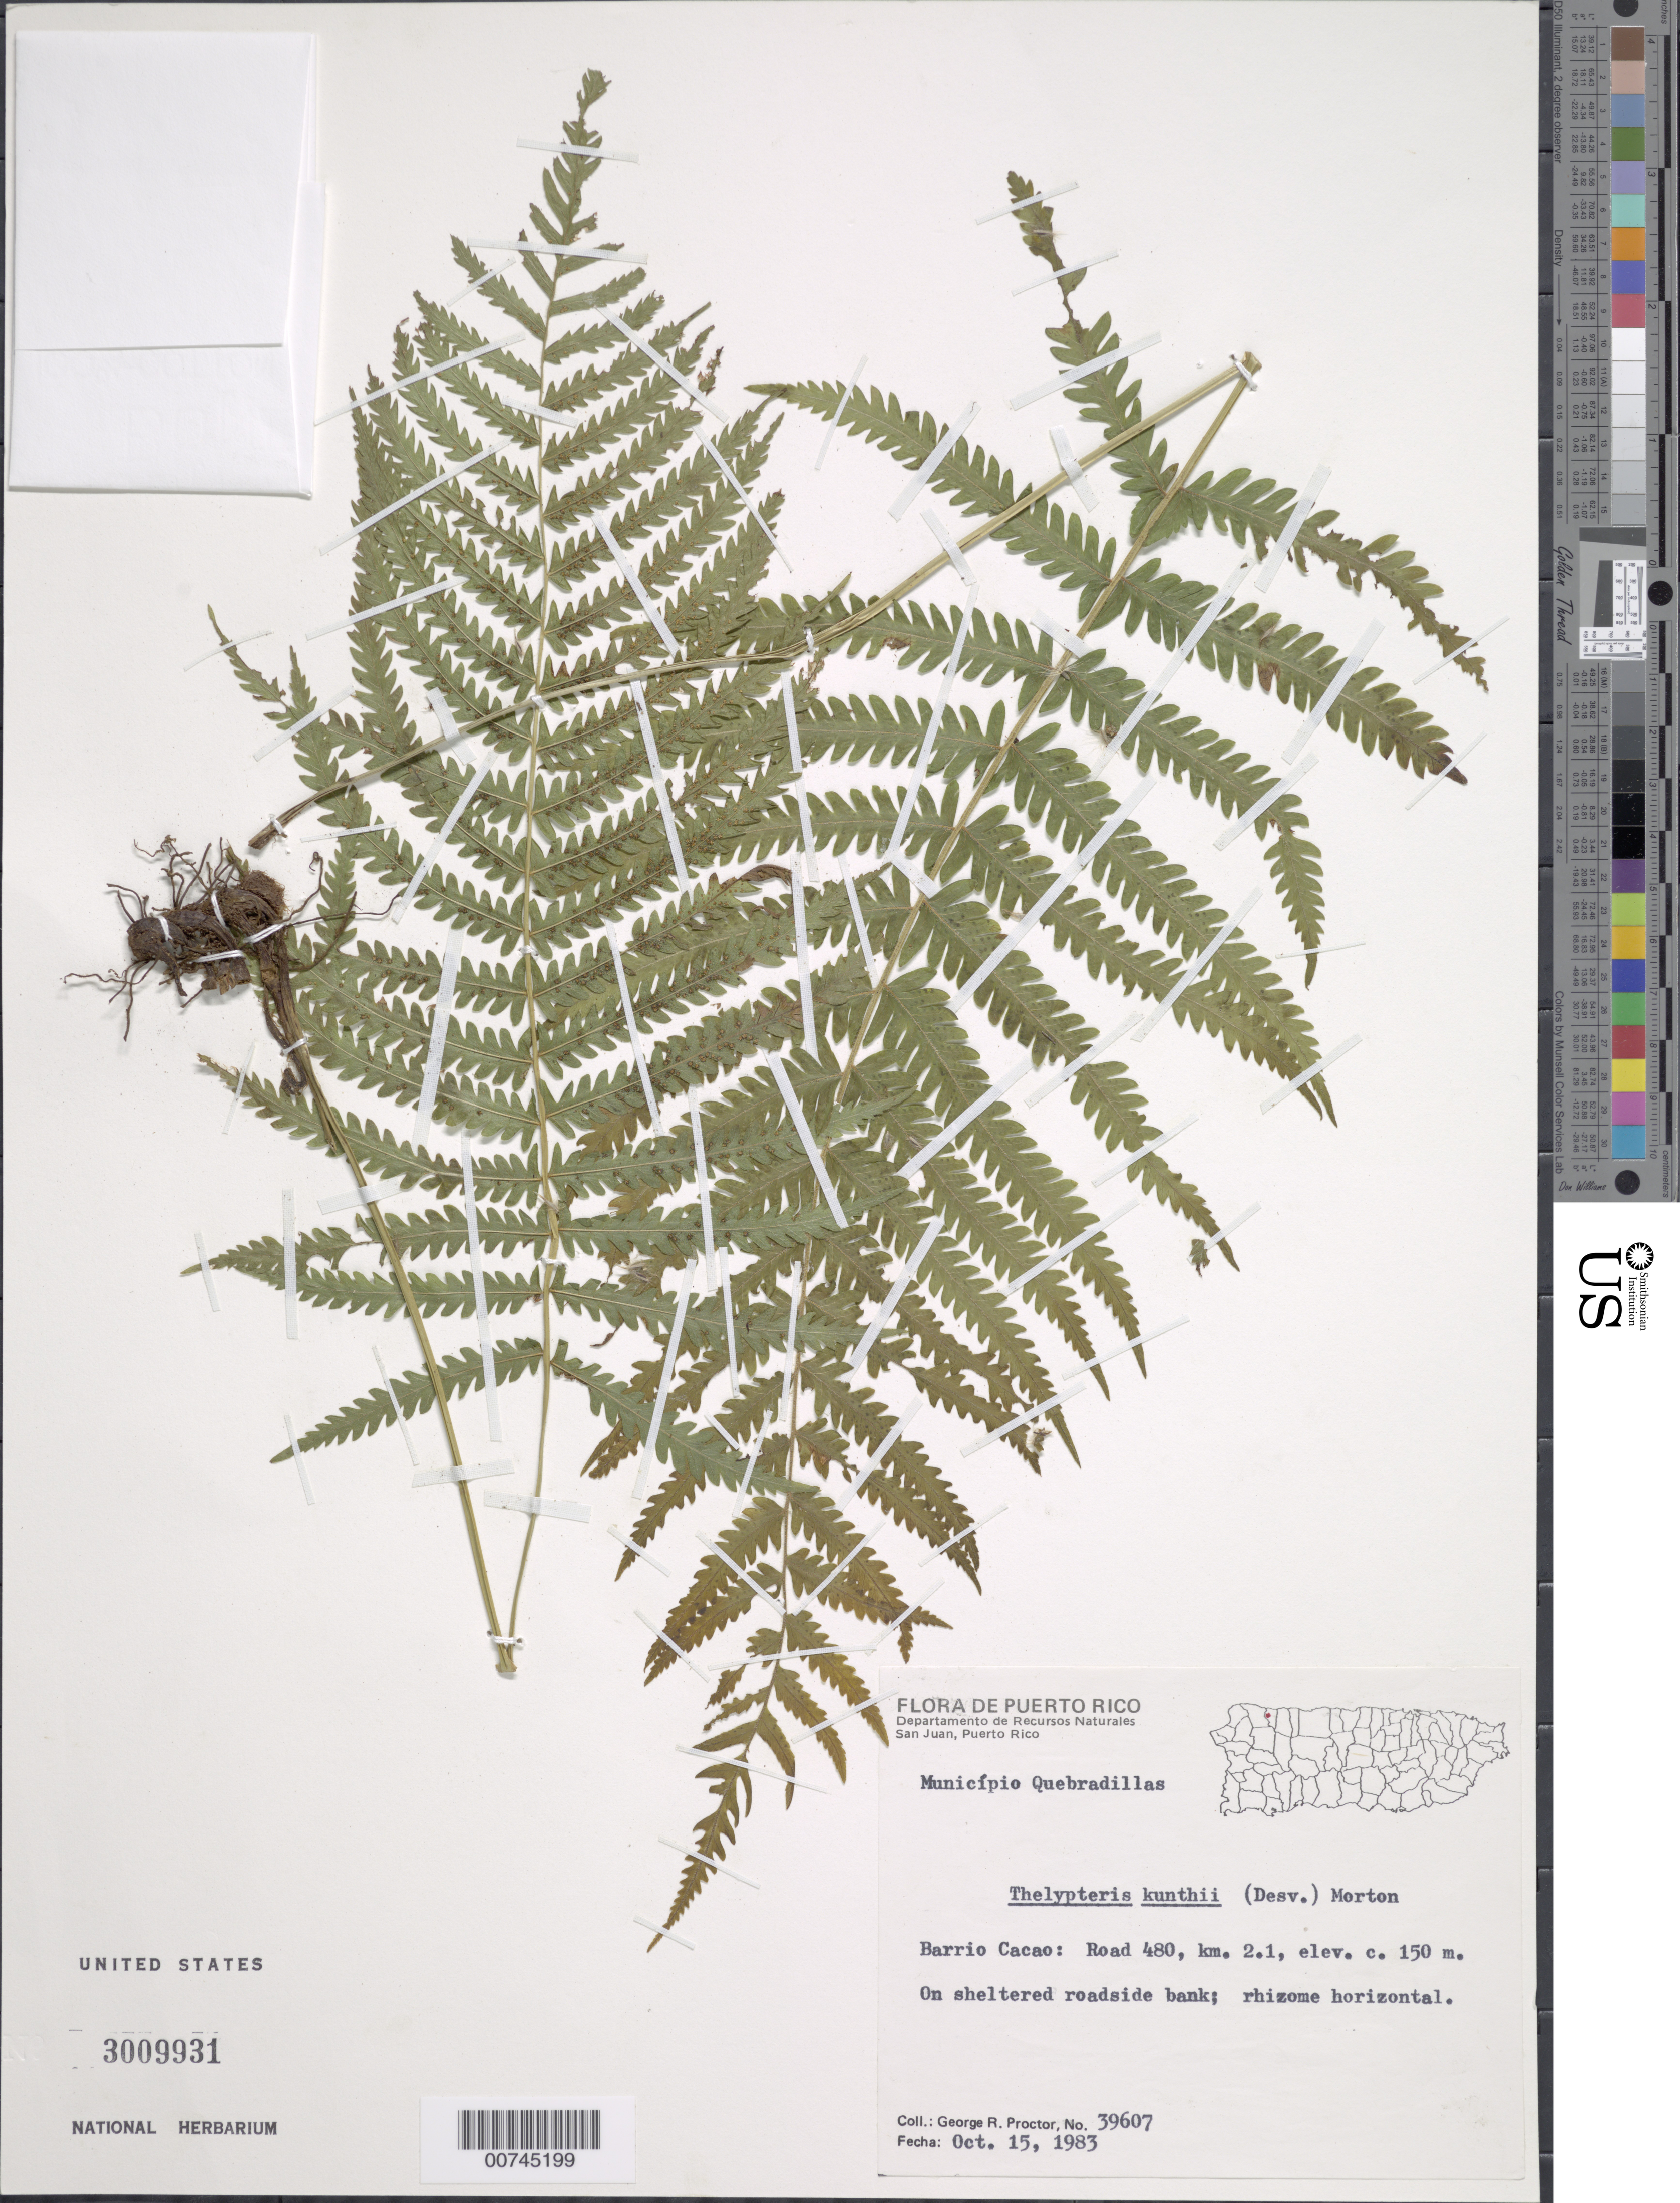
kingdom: Plantae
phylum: Tracheophyta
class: Polypodiopsida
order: Polypodiales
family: Thelypteridaceae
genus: Christella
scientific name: Christella kunthii comb. ined.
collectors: G. R. Proctor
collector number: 39607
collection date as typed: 15 Oct 1983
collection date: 1983-10-15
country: Puerto Rico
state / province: Quebradillas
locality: Barrio Cacao: Road 480, km 2.1. Municipio Quebradillas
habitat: On sheltered roadside bank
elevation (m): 150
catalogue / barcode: US 3009931